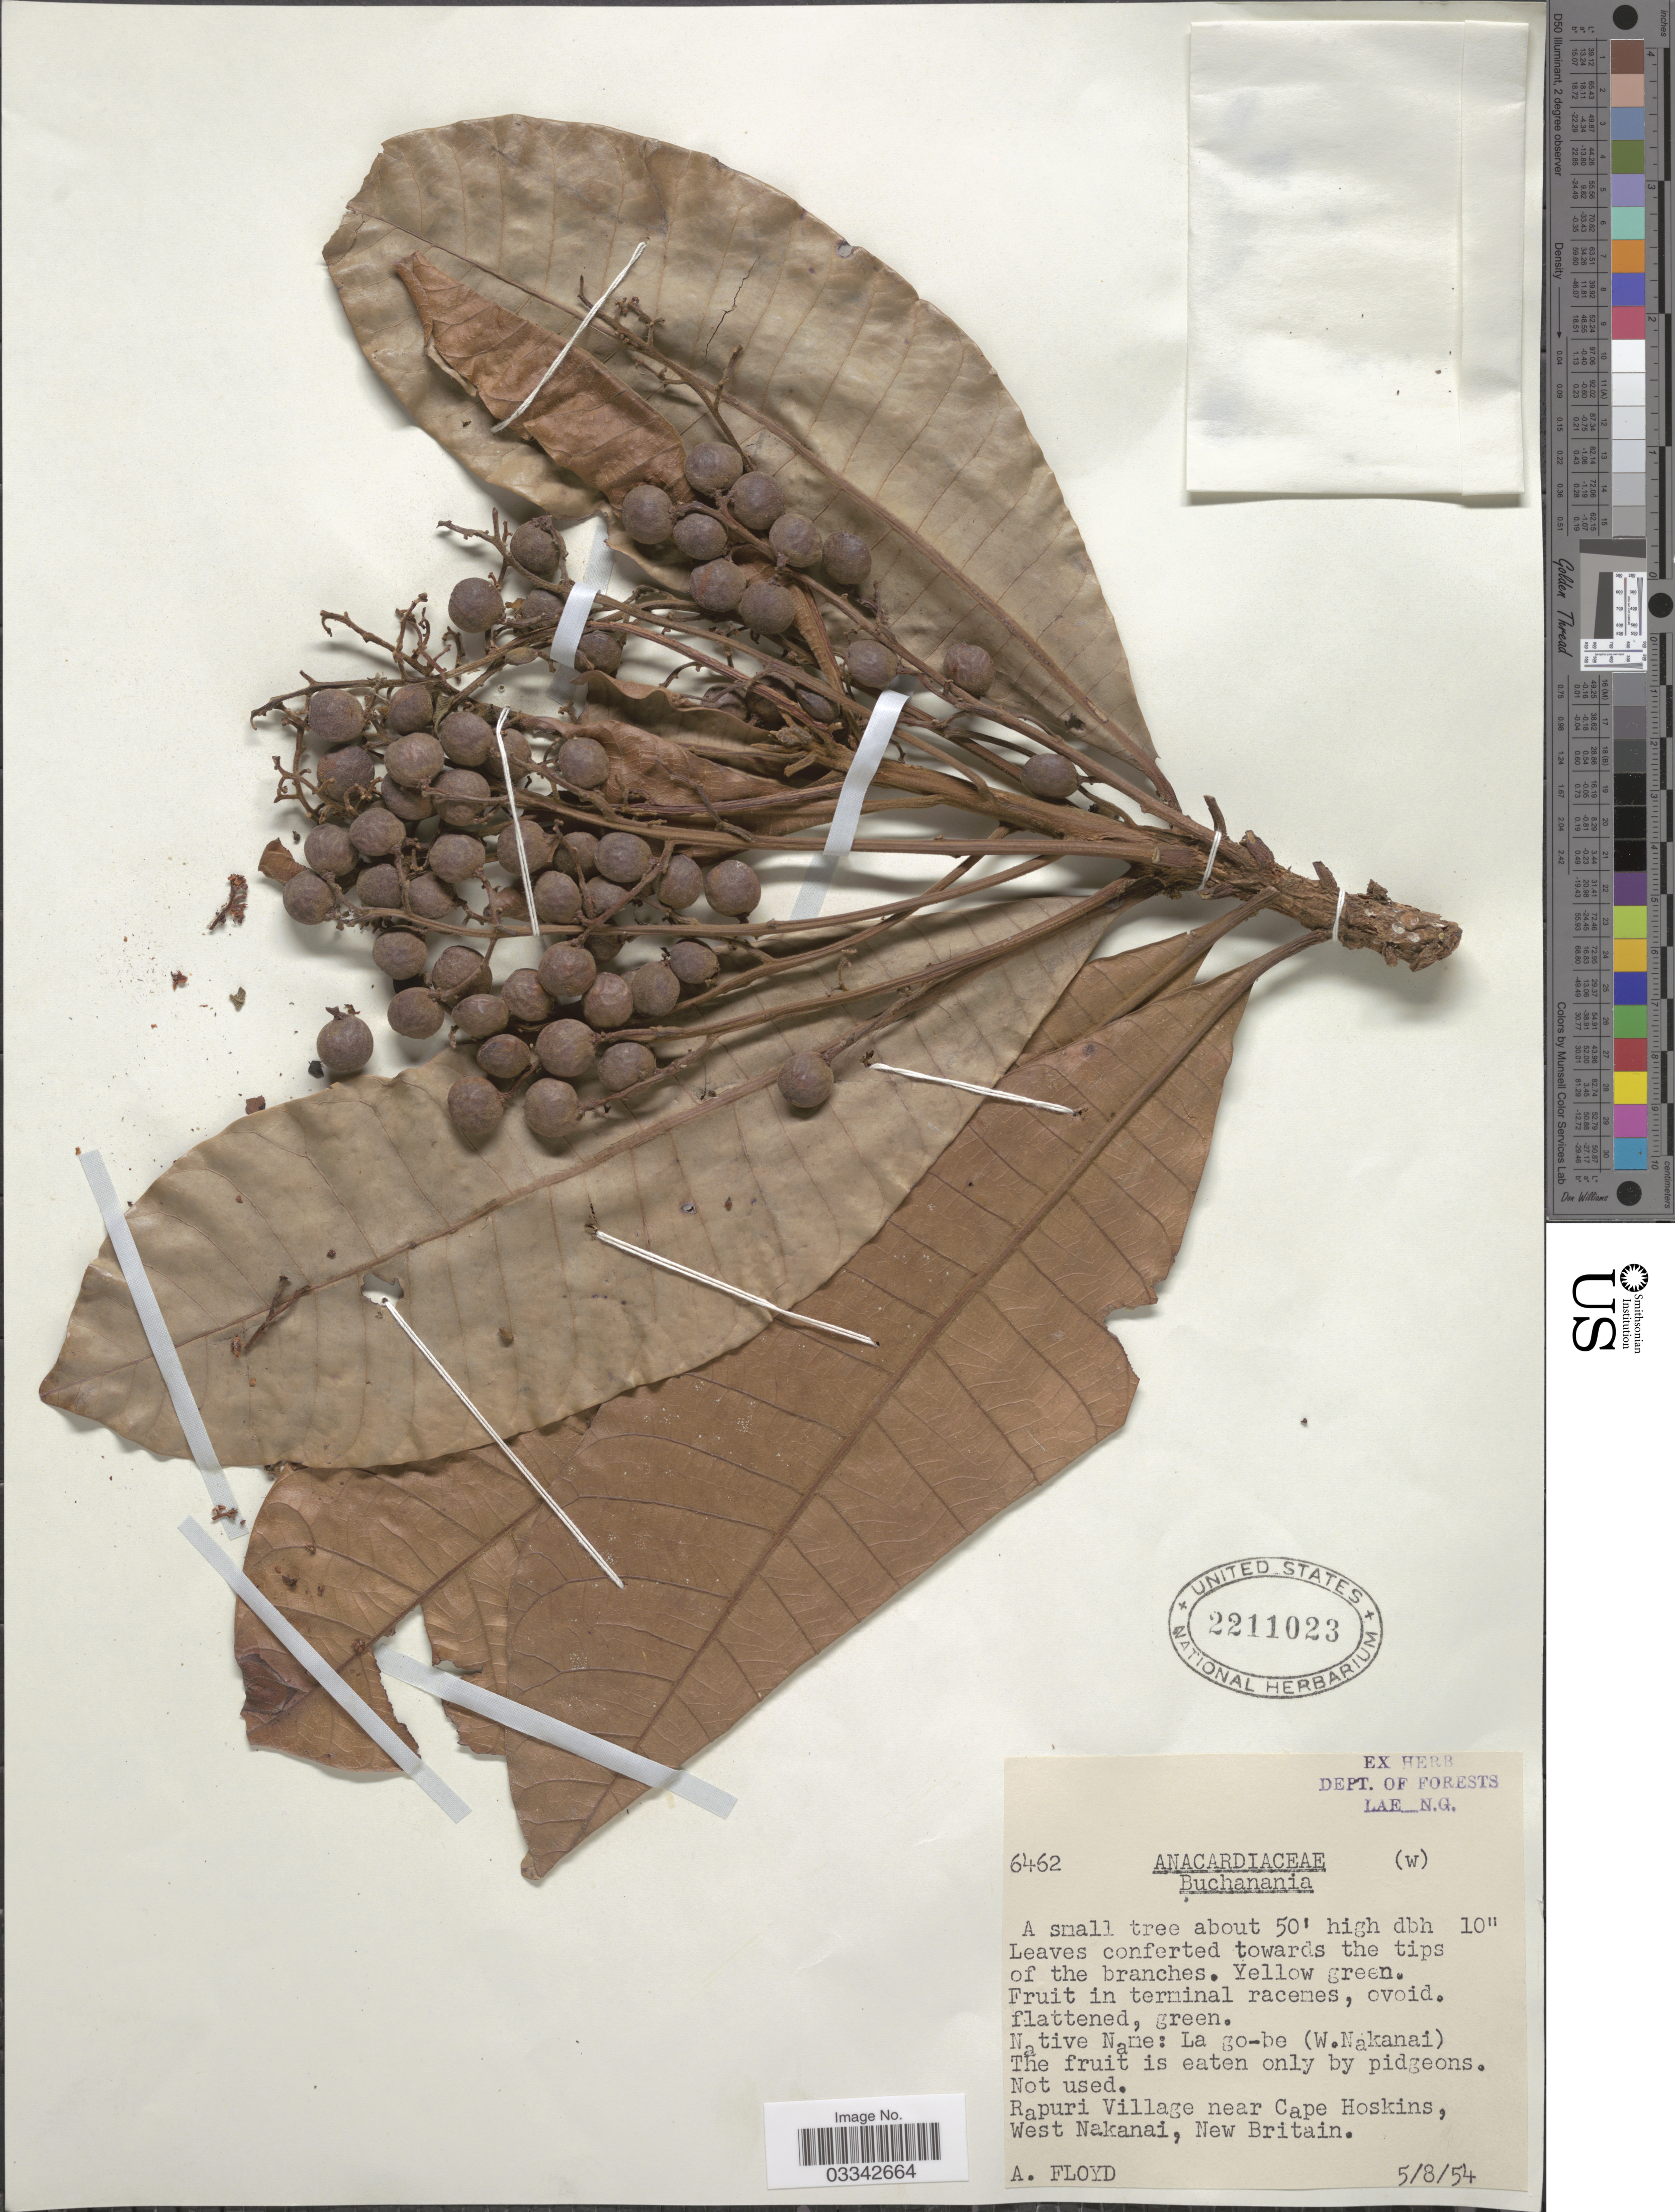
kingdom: Plantae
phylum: Tracheophyta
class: Magnoliopsida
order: Sapindales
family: Anacardiaceae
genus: Buchanania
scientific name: Buchanania sp.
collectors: A. Floyd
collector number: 6462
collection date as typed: Transcribed d/m/y: 5/8/54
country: Papua New Guinea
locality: Rapuri Village near Cape Haskins, West Nakanai, New Britain.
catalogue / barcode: US 2211023